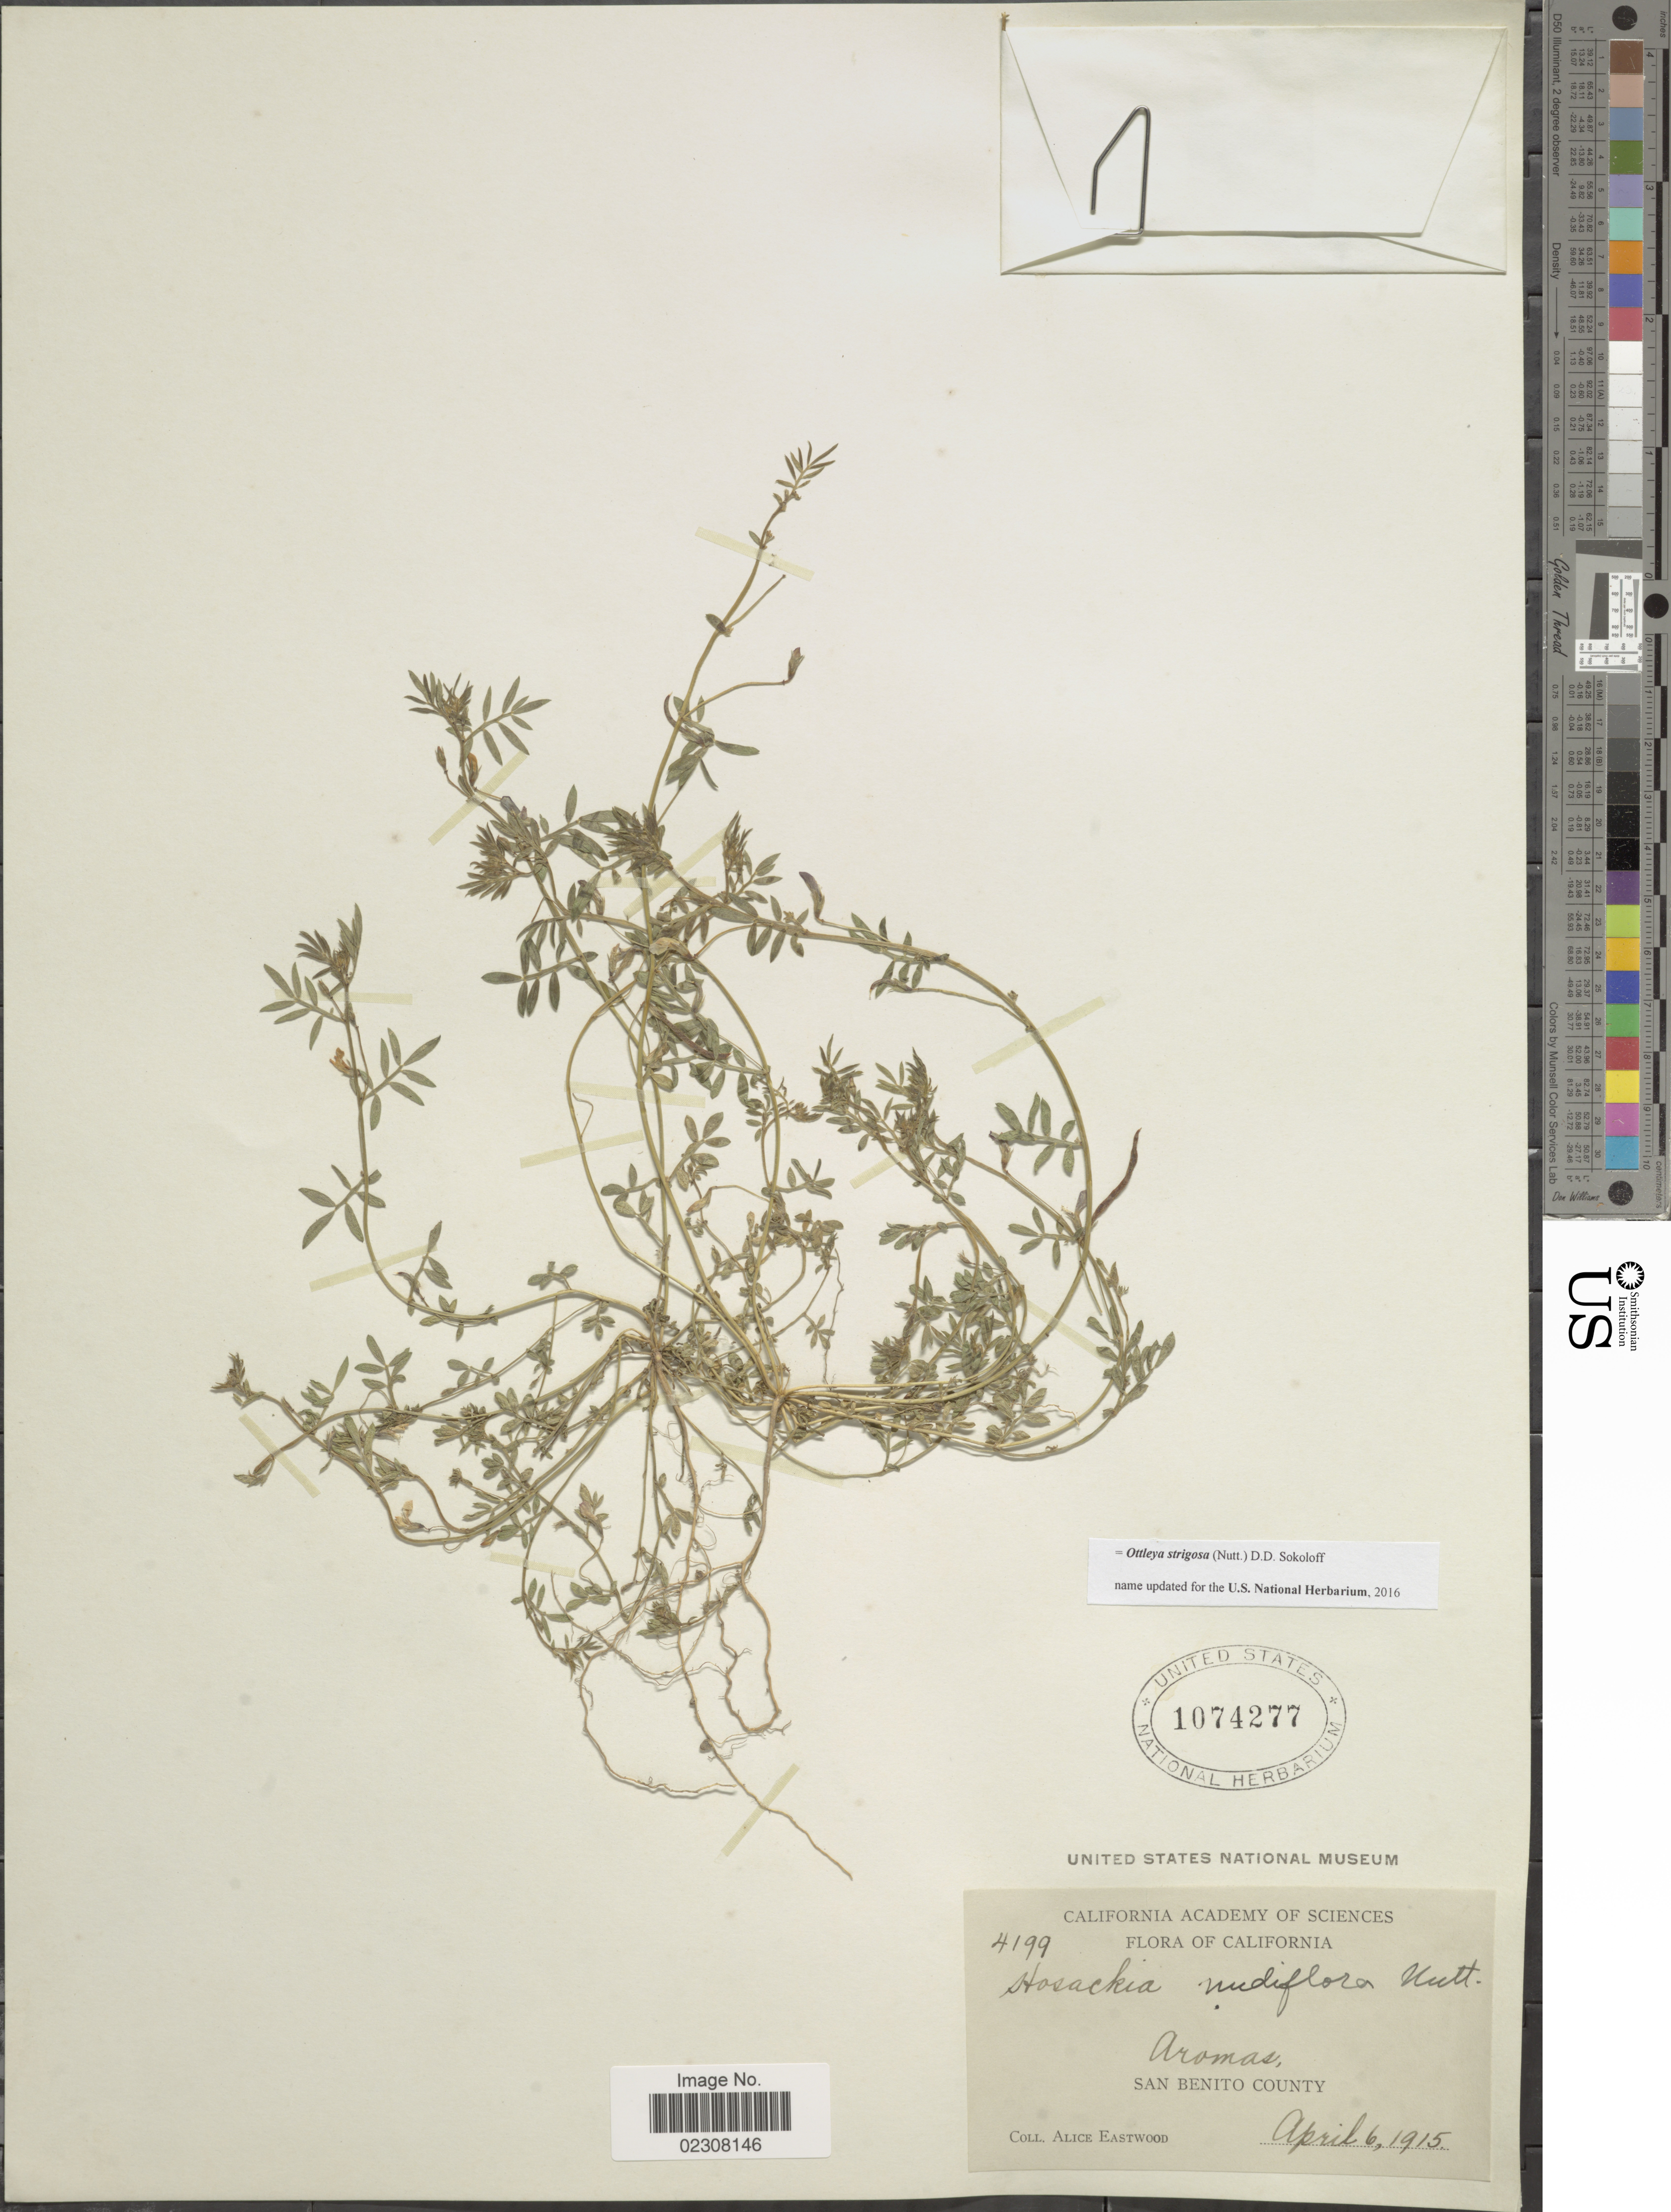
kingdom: Plantae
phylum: Tracheophyta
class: Magnoliopsida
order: Fabales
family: Fabaceae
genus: Ottleya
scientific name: Ottleya strigosa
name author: (Nutt.) D.D. Sokoloff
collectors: A. Eastwood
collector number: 4199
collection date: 1915-04-06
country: United States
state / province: California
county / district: San Benito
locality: Aromas, San Benito County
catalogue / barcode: US 1074277